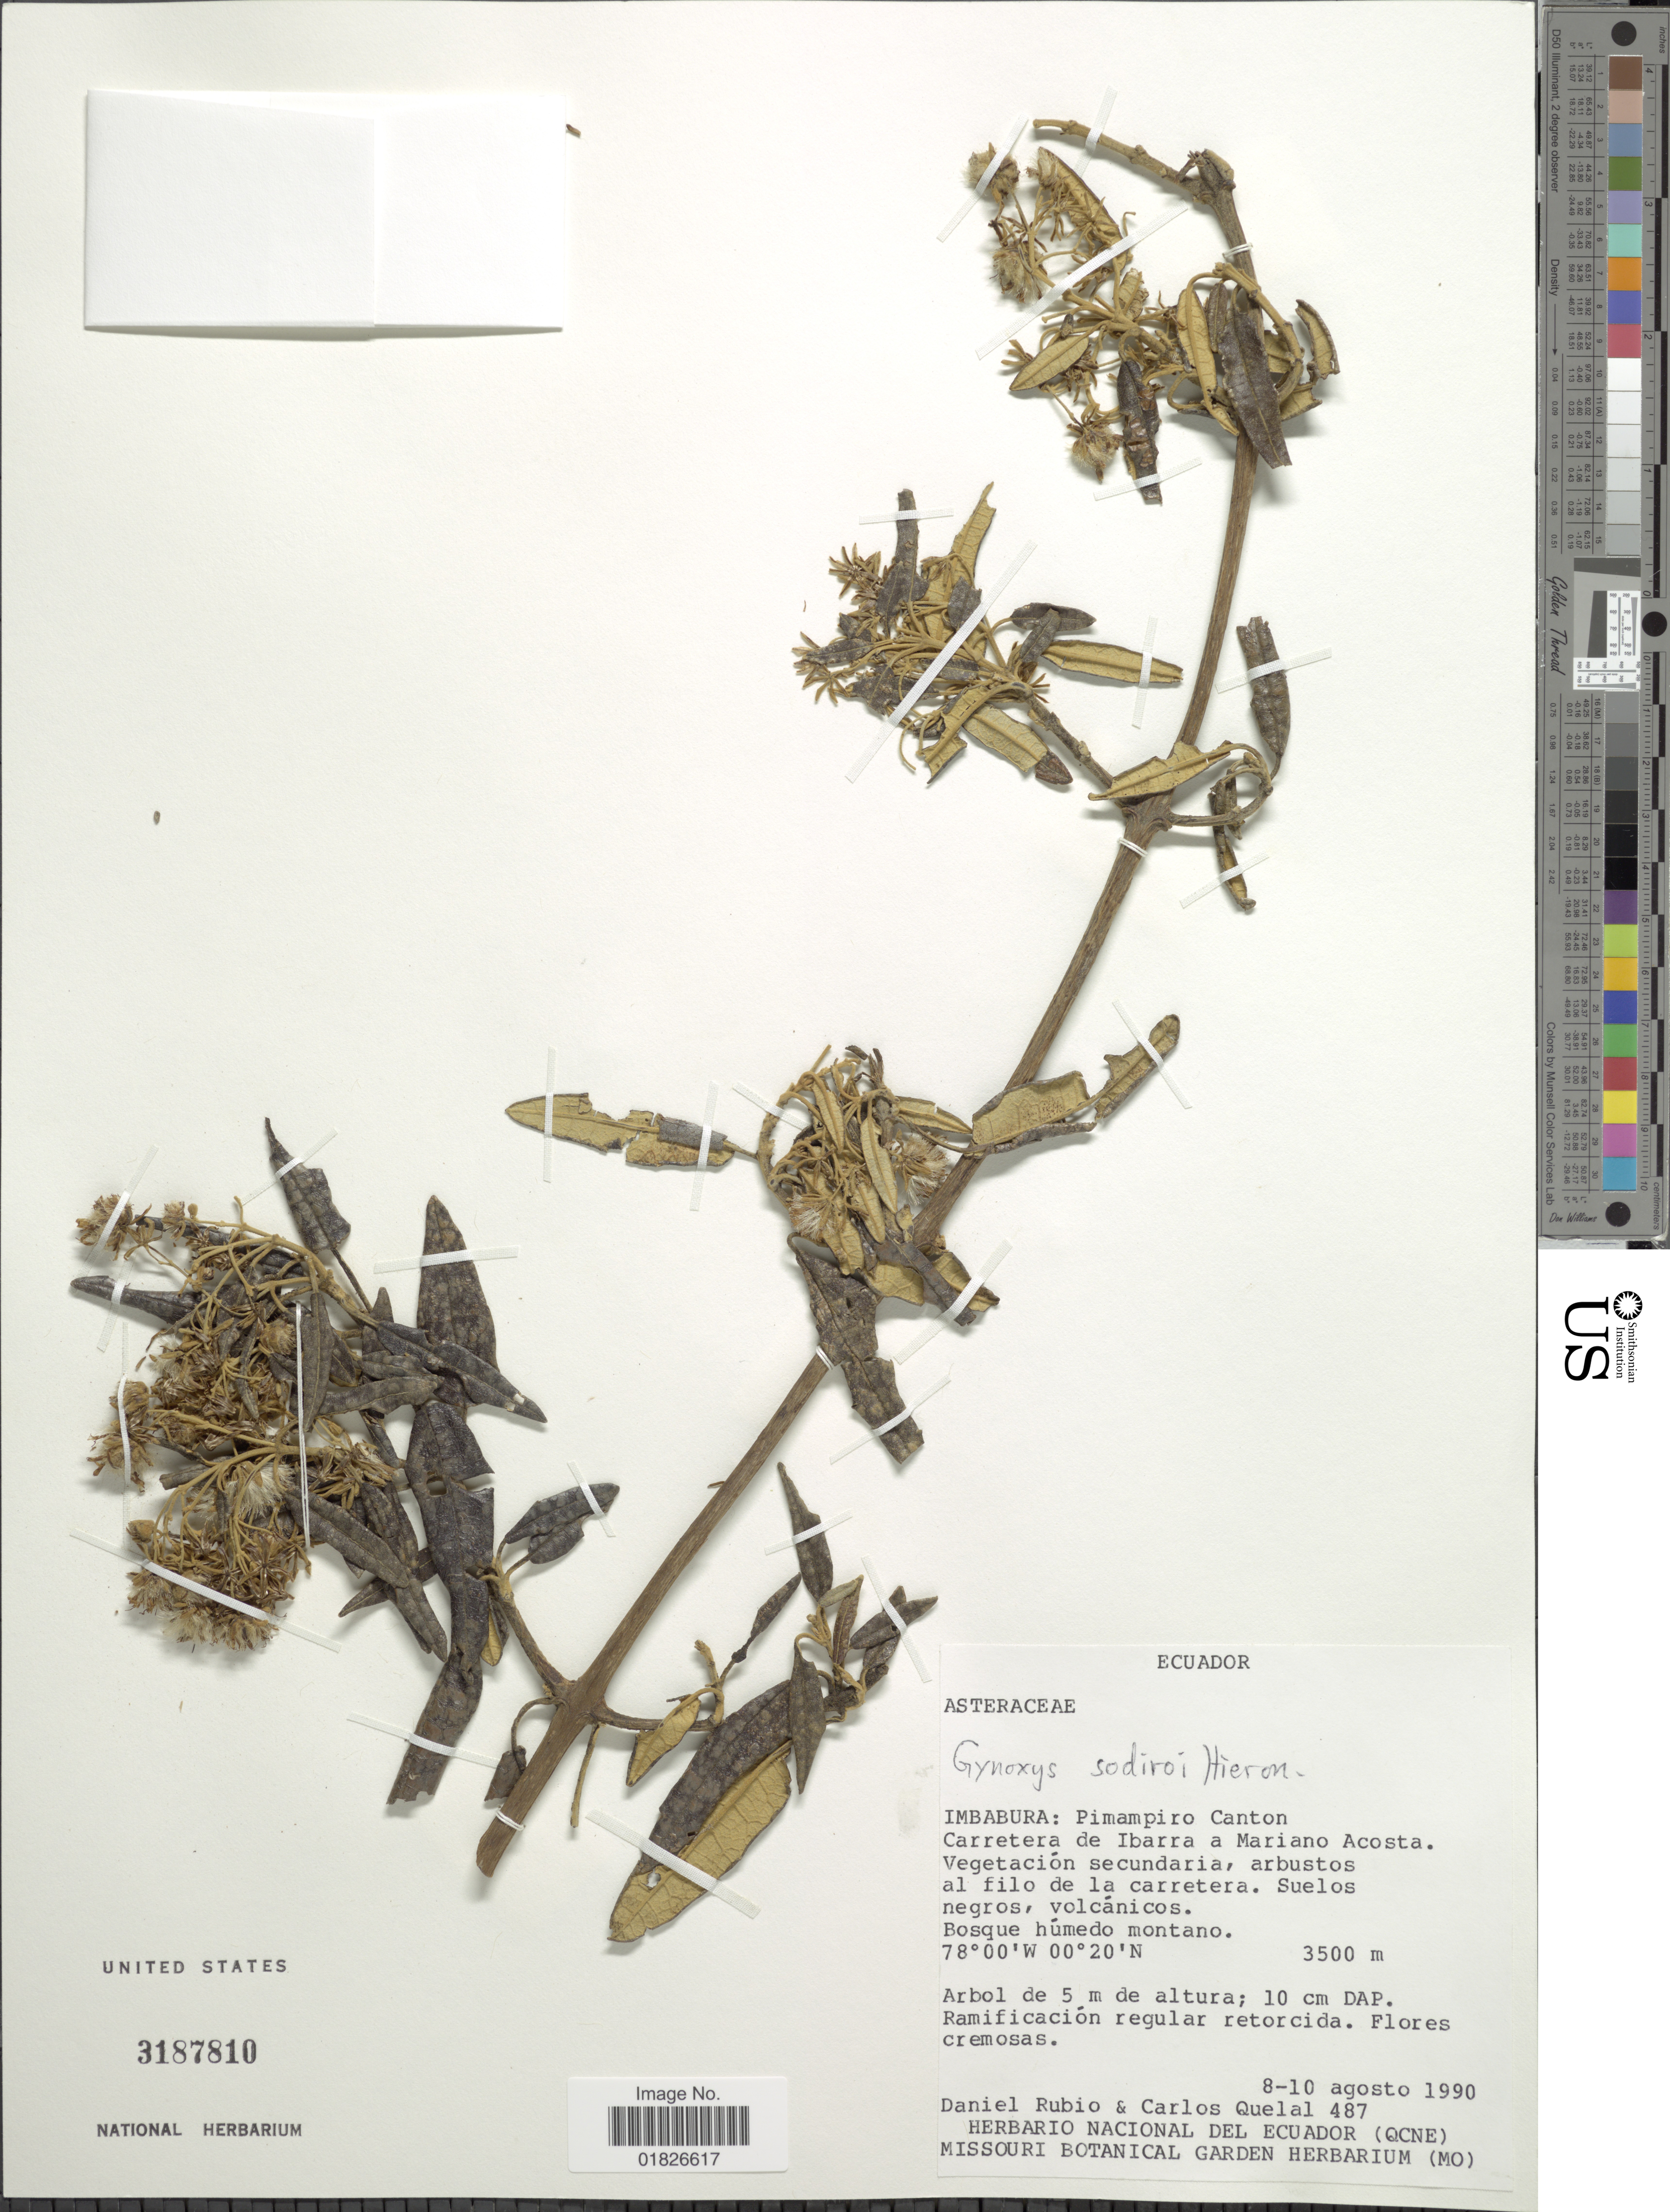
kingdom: Plantae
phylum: Tracheophyta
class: Magnoliopsida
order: Asterales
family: Asteraceae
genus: Gynoxys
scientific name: Gynoxys sodiroi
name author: Hieron.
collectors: D. Rubio & C. Quelal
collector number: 487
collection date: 1990-08-08/1990-08-10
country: Ecuador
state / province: Imbabura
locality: Pimampiro canton, Carretera de Ibarra a Mariano Acosta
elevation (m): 3500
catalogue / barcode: US 3187810